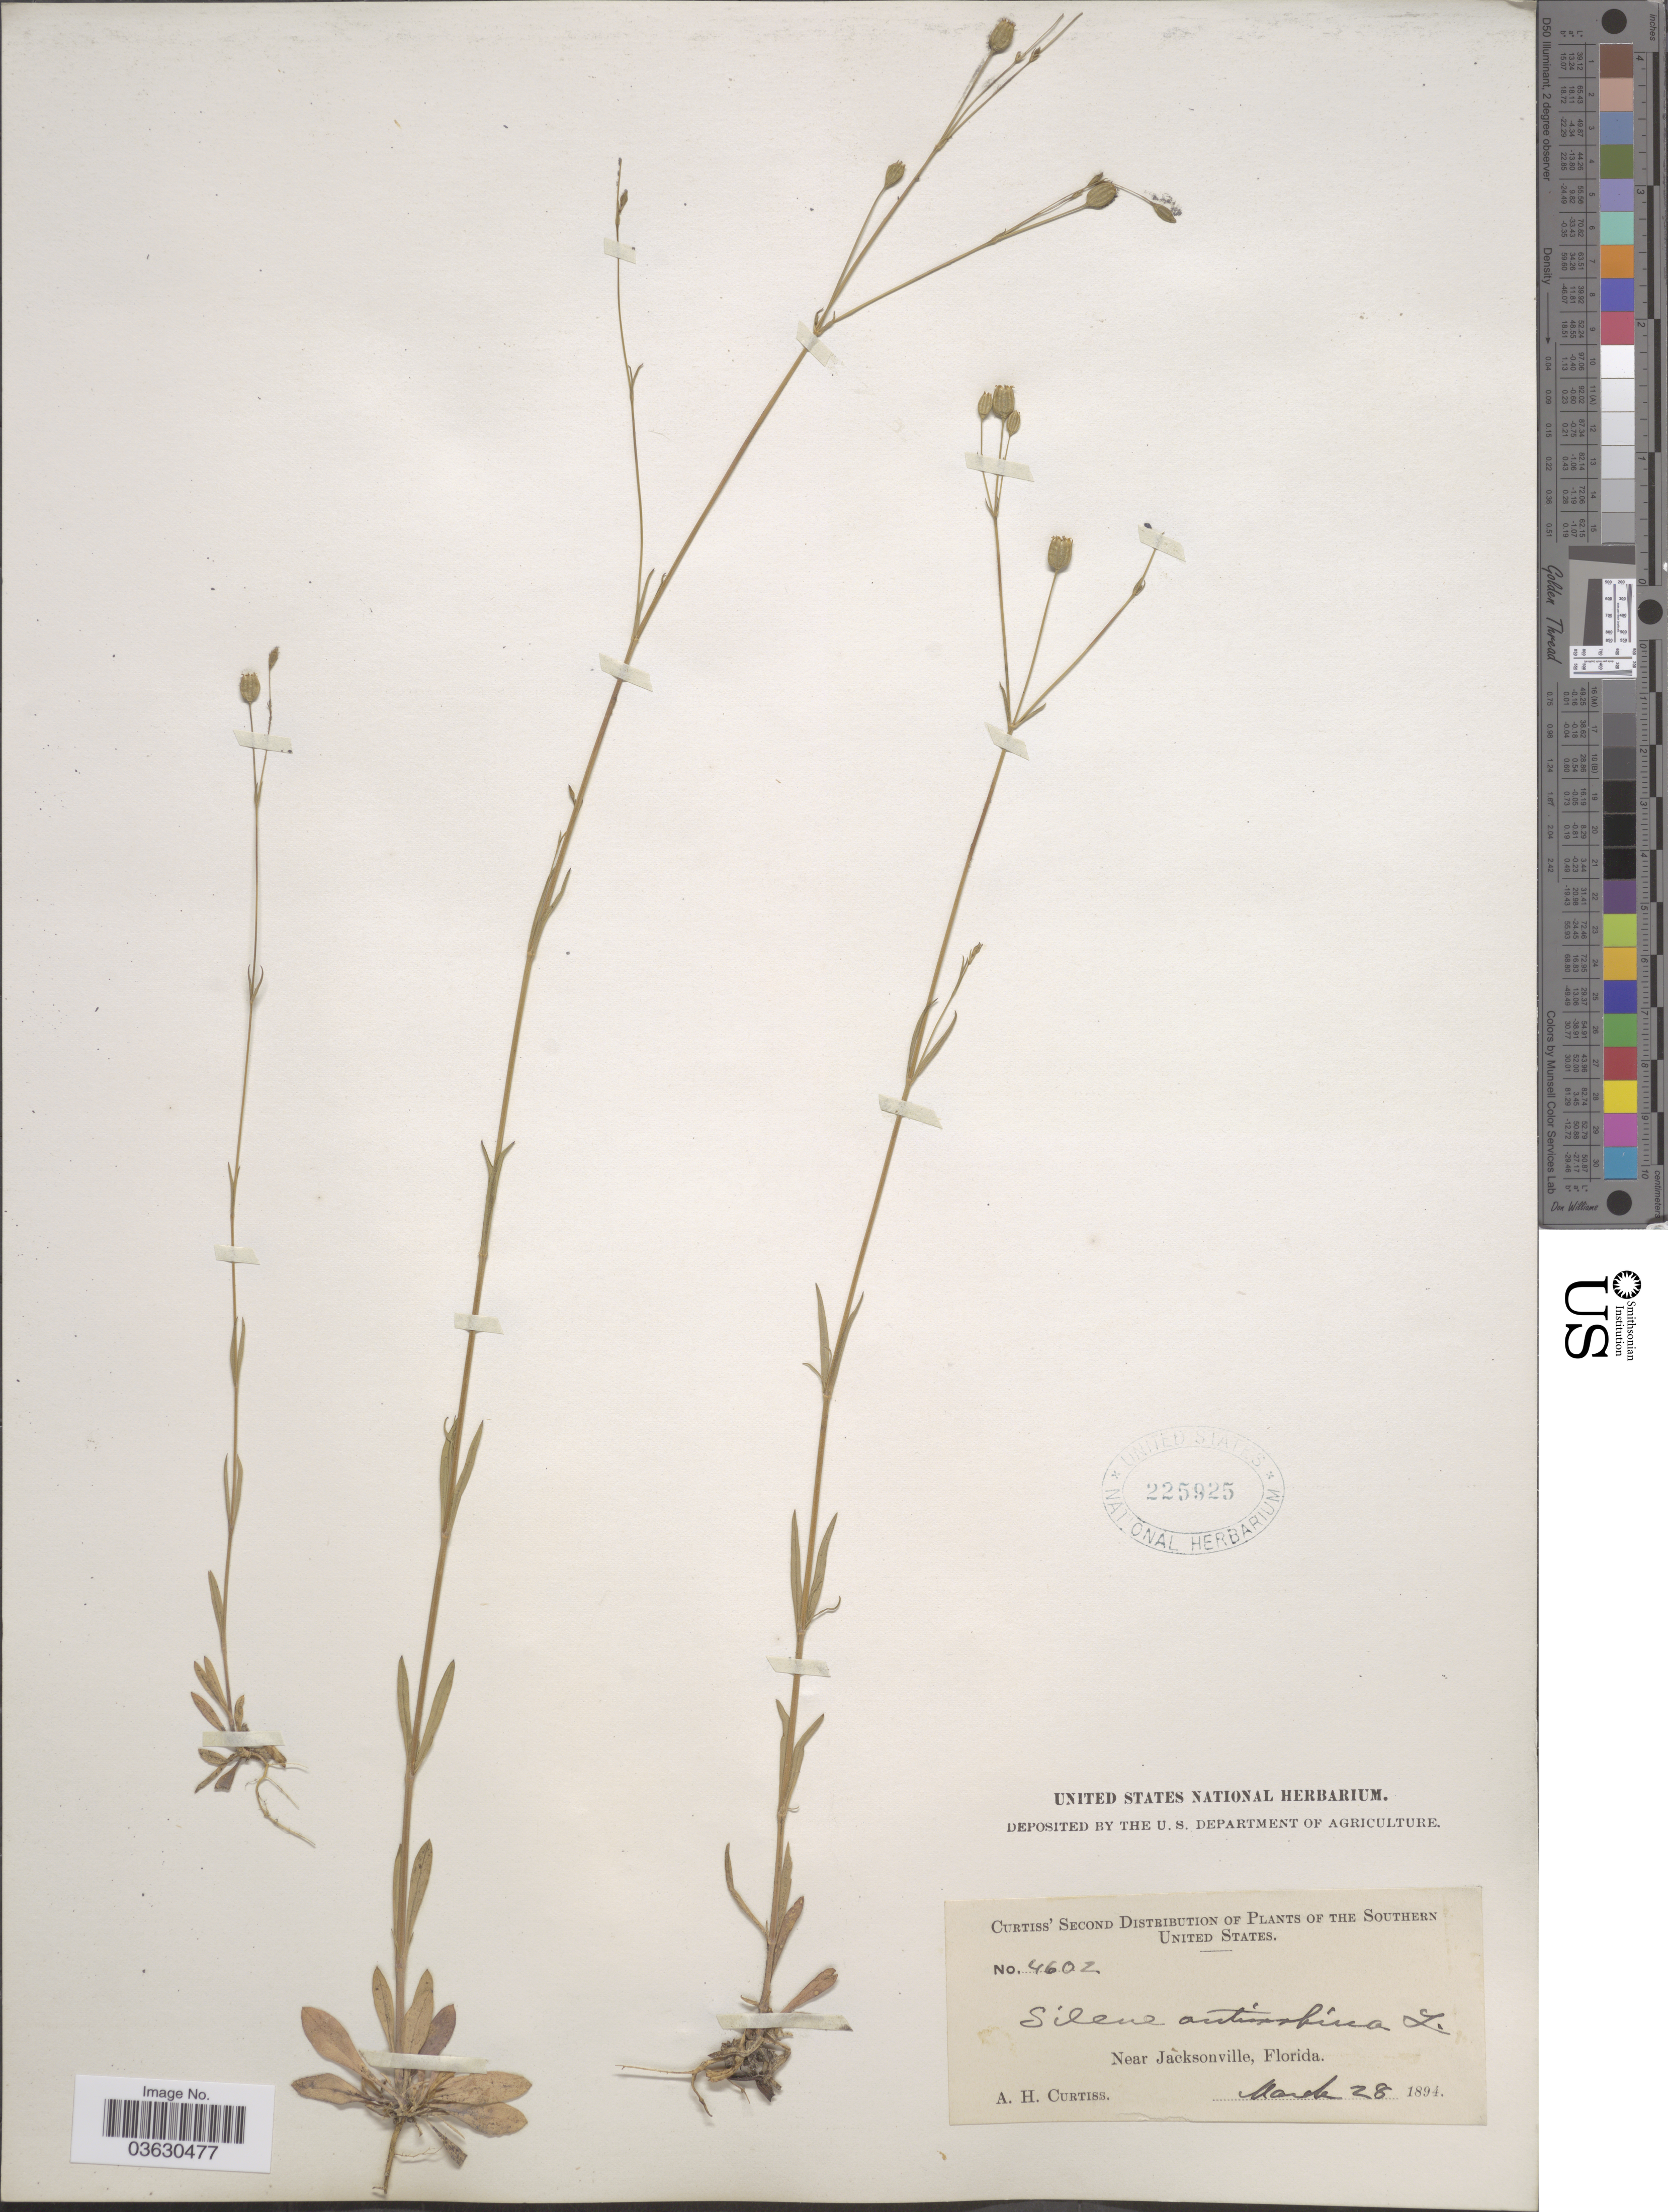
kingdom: Plantae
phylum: Tracheophyta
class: Magnoliopsida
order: Caryophyllales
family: Caryophyllaceae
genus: Silene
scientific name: Silene antirrhina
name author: L.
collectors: A. H. Curtiss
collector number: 4602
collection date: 1894-03-28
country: United States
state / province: Florida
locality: The Southern United States. Near Jacksonville.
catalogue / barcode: US 225925